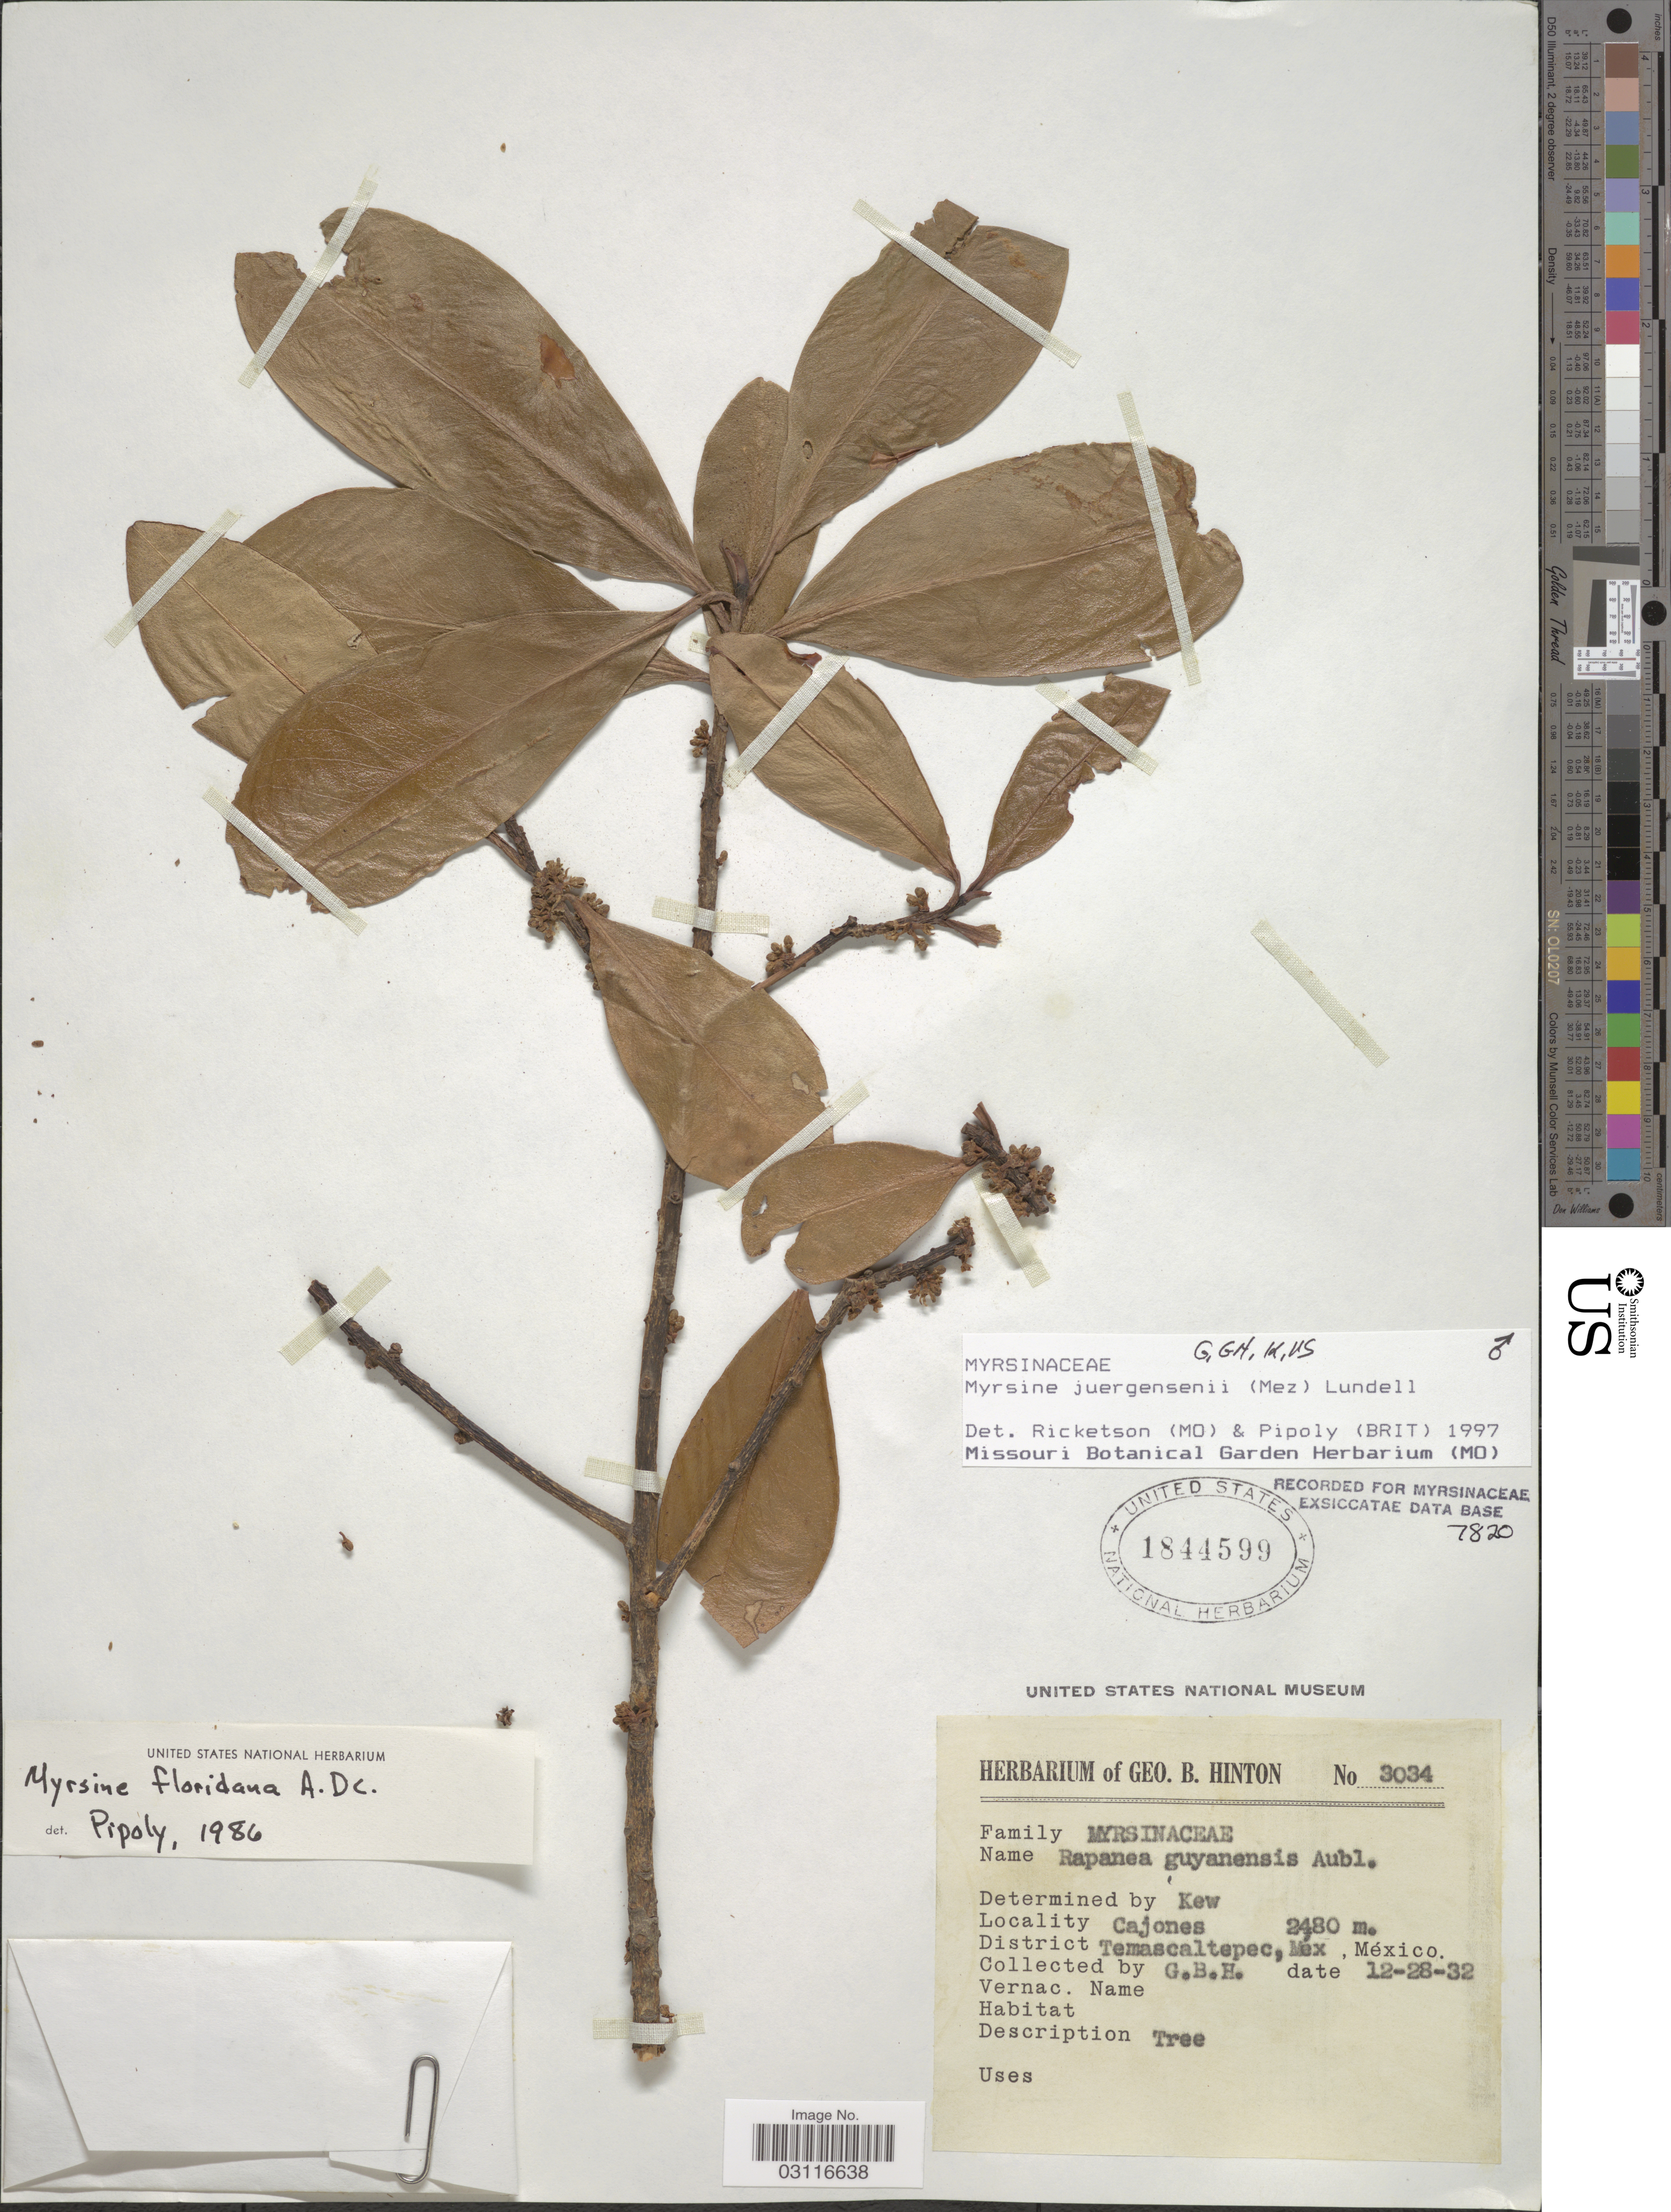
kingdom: Plantae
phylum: Tracheophyta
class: Magnoliopsida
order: Ericales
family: Primulaceae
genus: Myrsine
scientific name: Myrsine juergensenii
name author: (Mez) Lundell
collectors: G. B. Hinton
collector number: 3034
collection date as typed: Transcribed d/m/y: 28/12/32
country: Mexico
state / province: México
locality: Cajones. District Temascaltepec, Méx.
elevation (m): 2480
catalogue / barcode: US 1844599